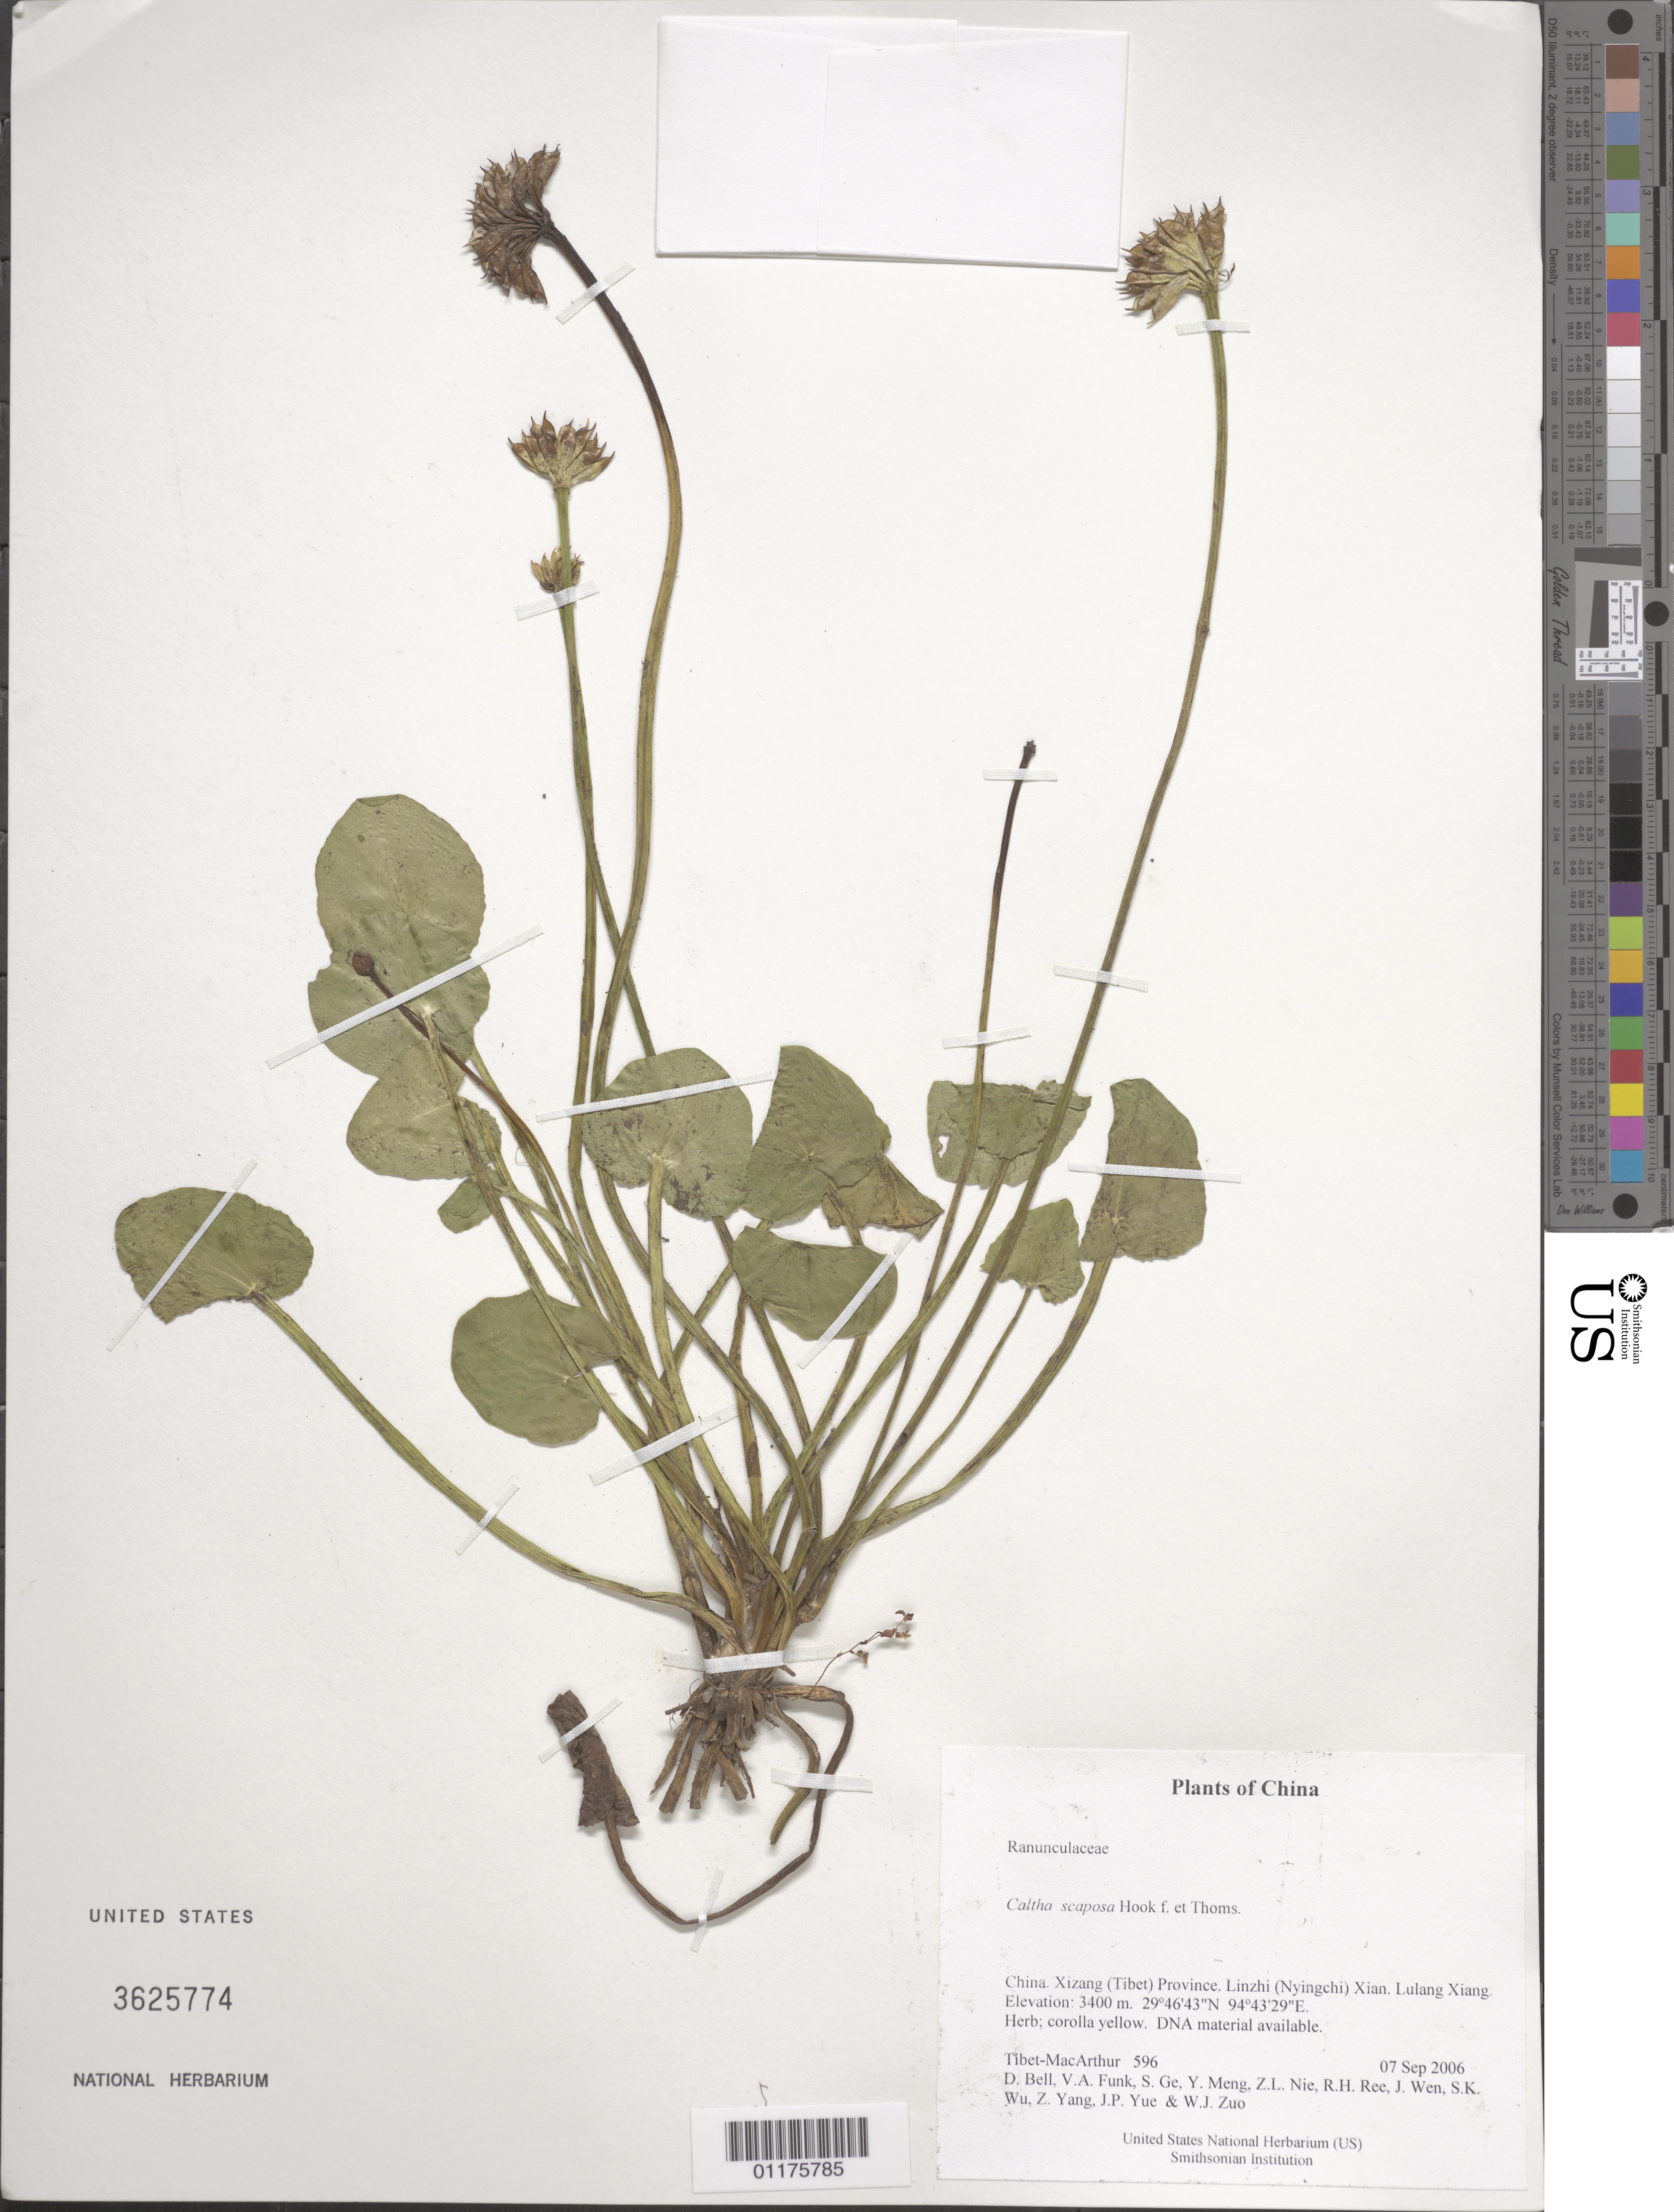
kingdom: Plantae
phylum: Tracheophyta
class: Magnoliopsida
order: Ranunculales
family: Ranunculaceae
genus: Caltha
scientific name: Caltha scaposa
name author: Hook. f. & Thoms.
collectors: Tibet-MacArthur, D. A. Bell, V. Funk, S. Ge, Y. Meng, Z. Nie, R. Ree, J. Wen, S. K. Wu, Z. Yang, J. Yue & W. Zuo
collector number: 596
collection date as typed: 07 Sep 2006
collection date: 2006-09-07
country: China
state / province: Xizang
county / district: Linzhi (Nyingchi) Xian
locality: Lulang Xiang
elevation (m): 3400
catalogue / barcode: US 3625774